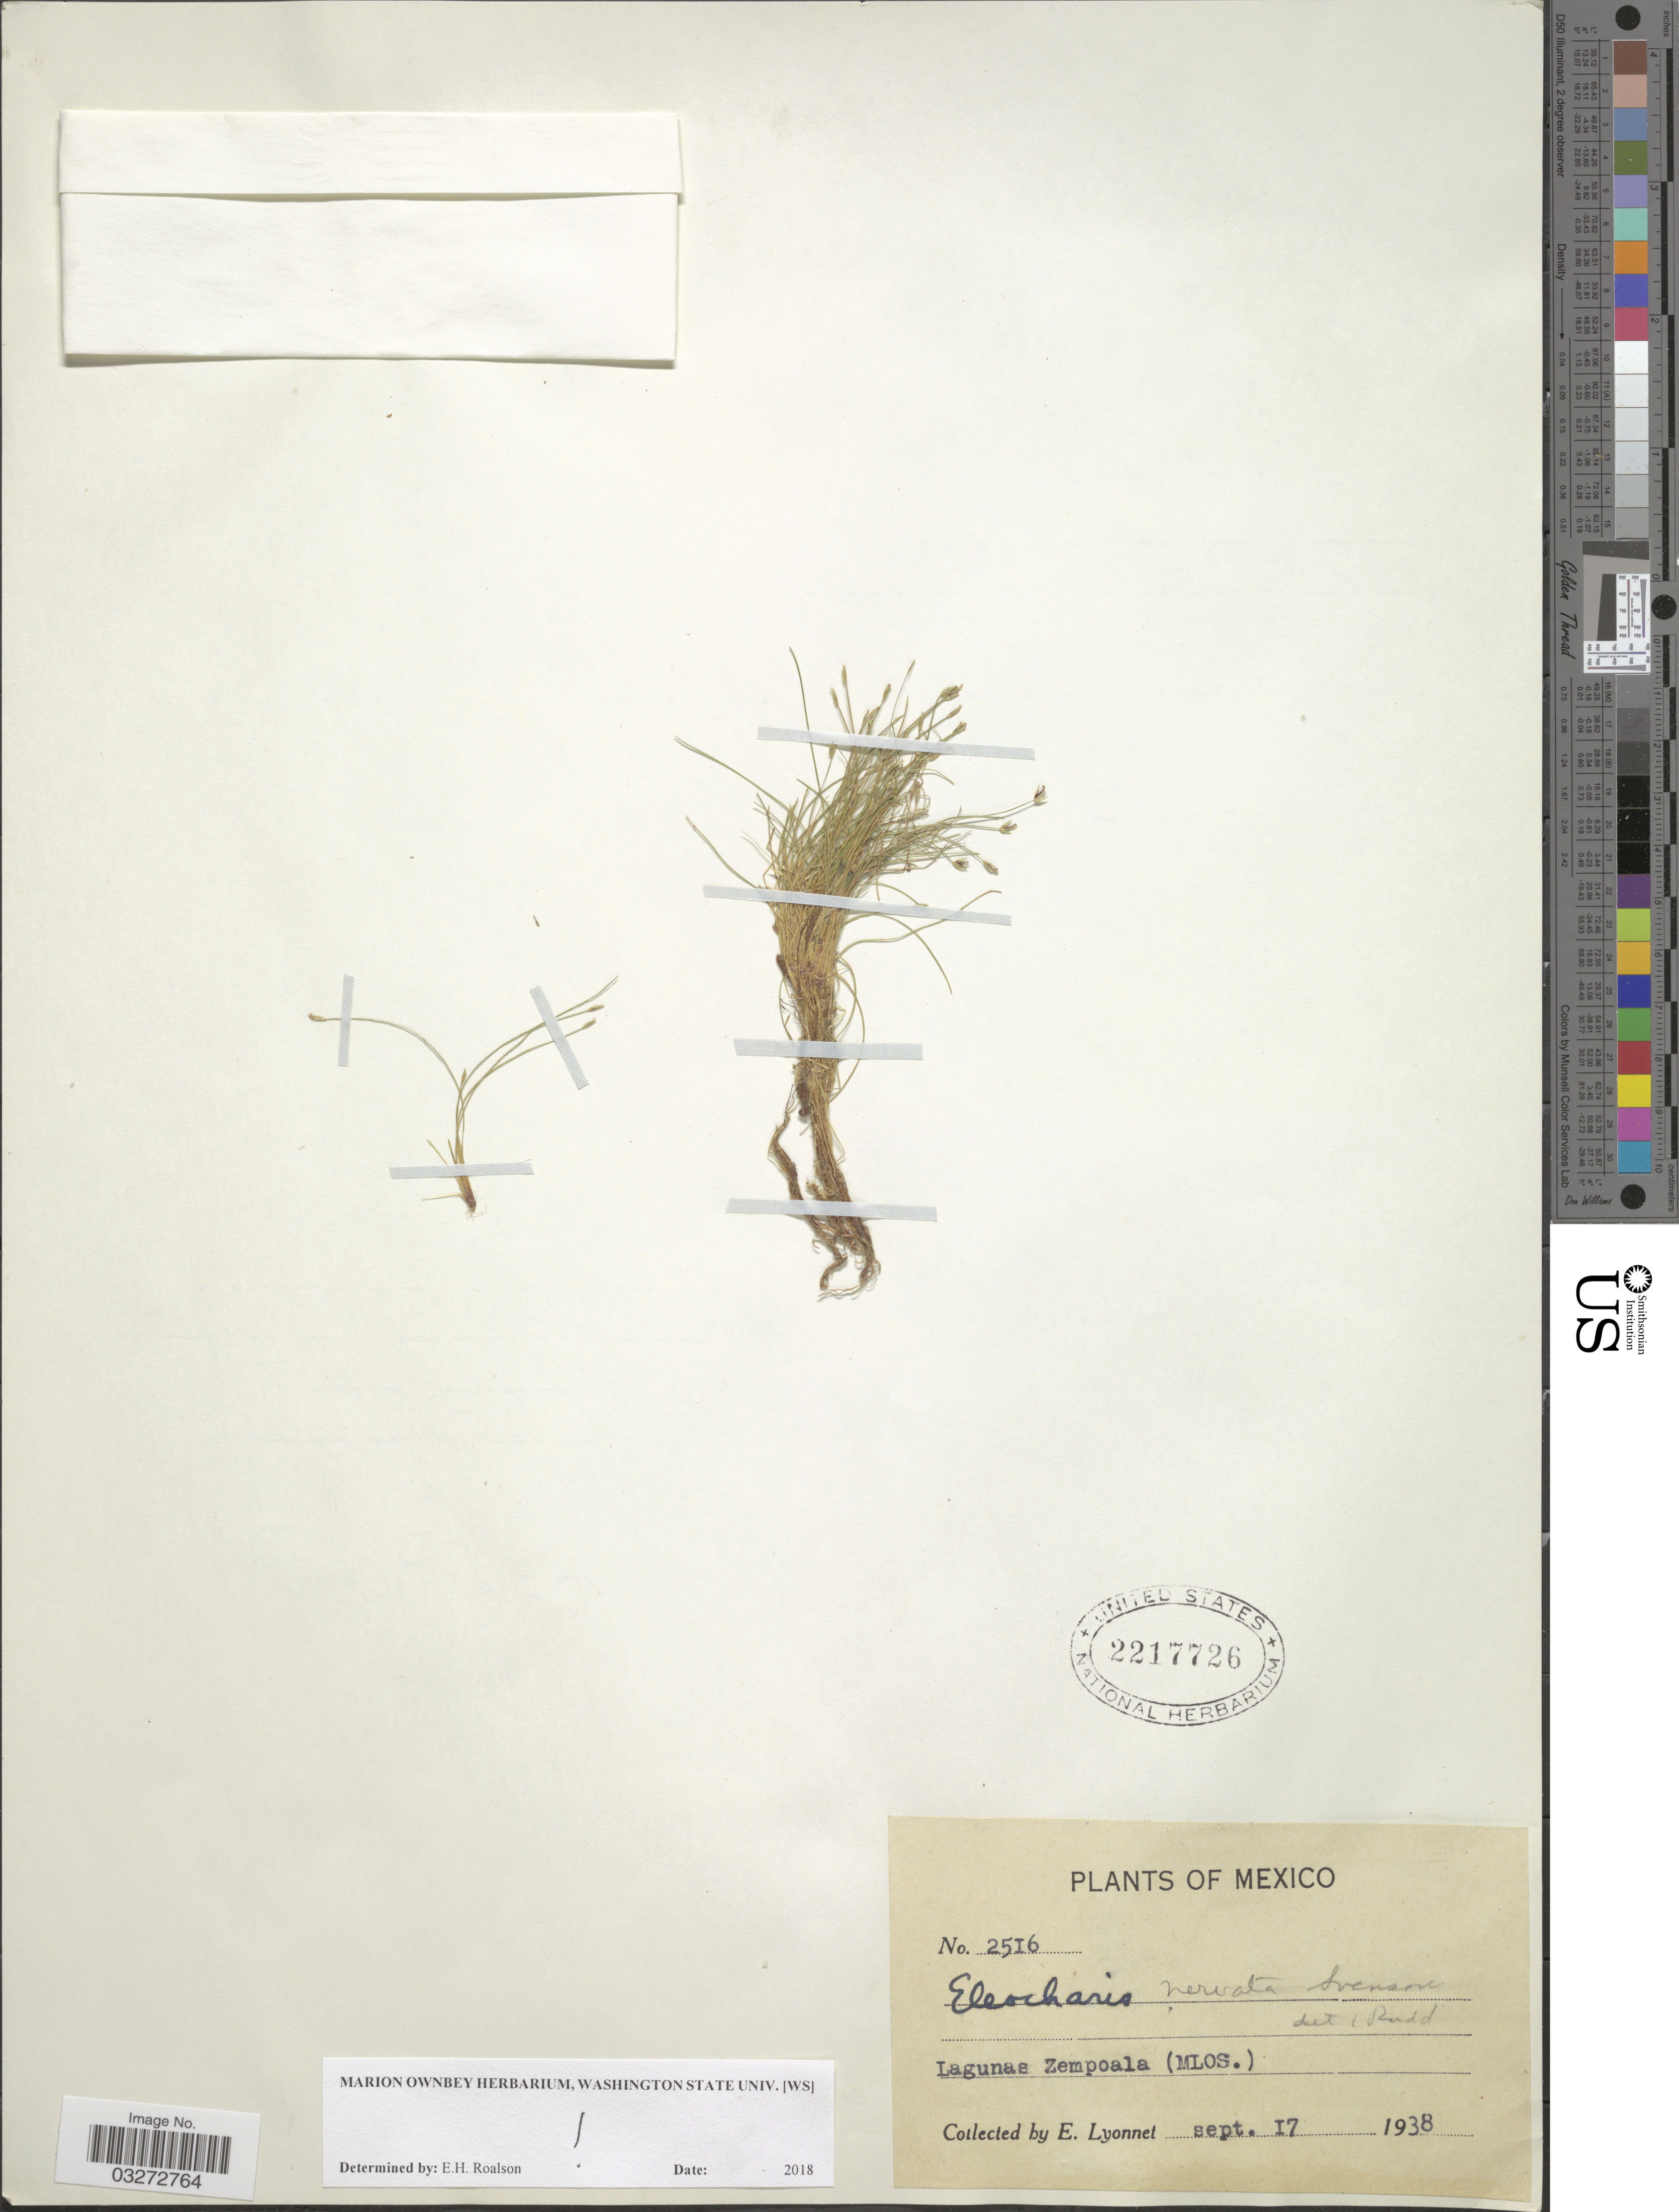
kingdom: Plantae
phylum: Tracheophyta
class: Liliopsida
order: Poales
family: Cyperaceae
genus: Eleocharis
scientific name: Eleocharis nervata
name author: Svenson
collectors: E. Lyonnet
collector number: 2516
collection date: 1938-09-17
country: Mexico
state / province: Morelos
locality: Lagunas Zempoala.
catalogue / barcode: US 2217726